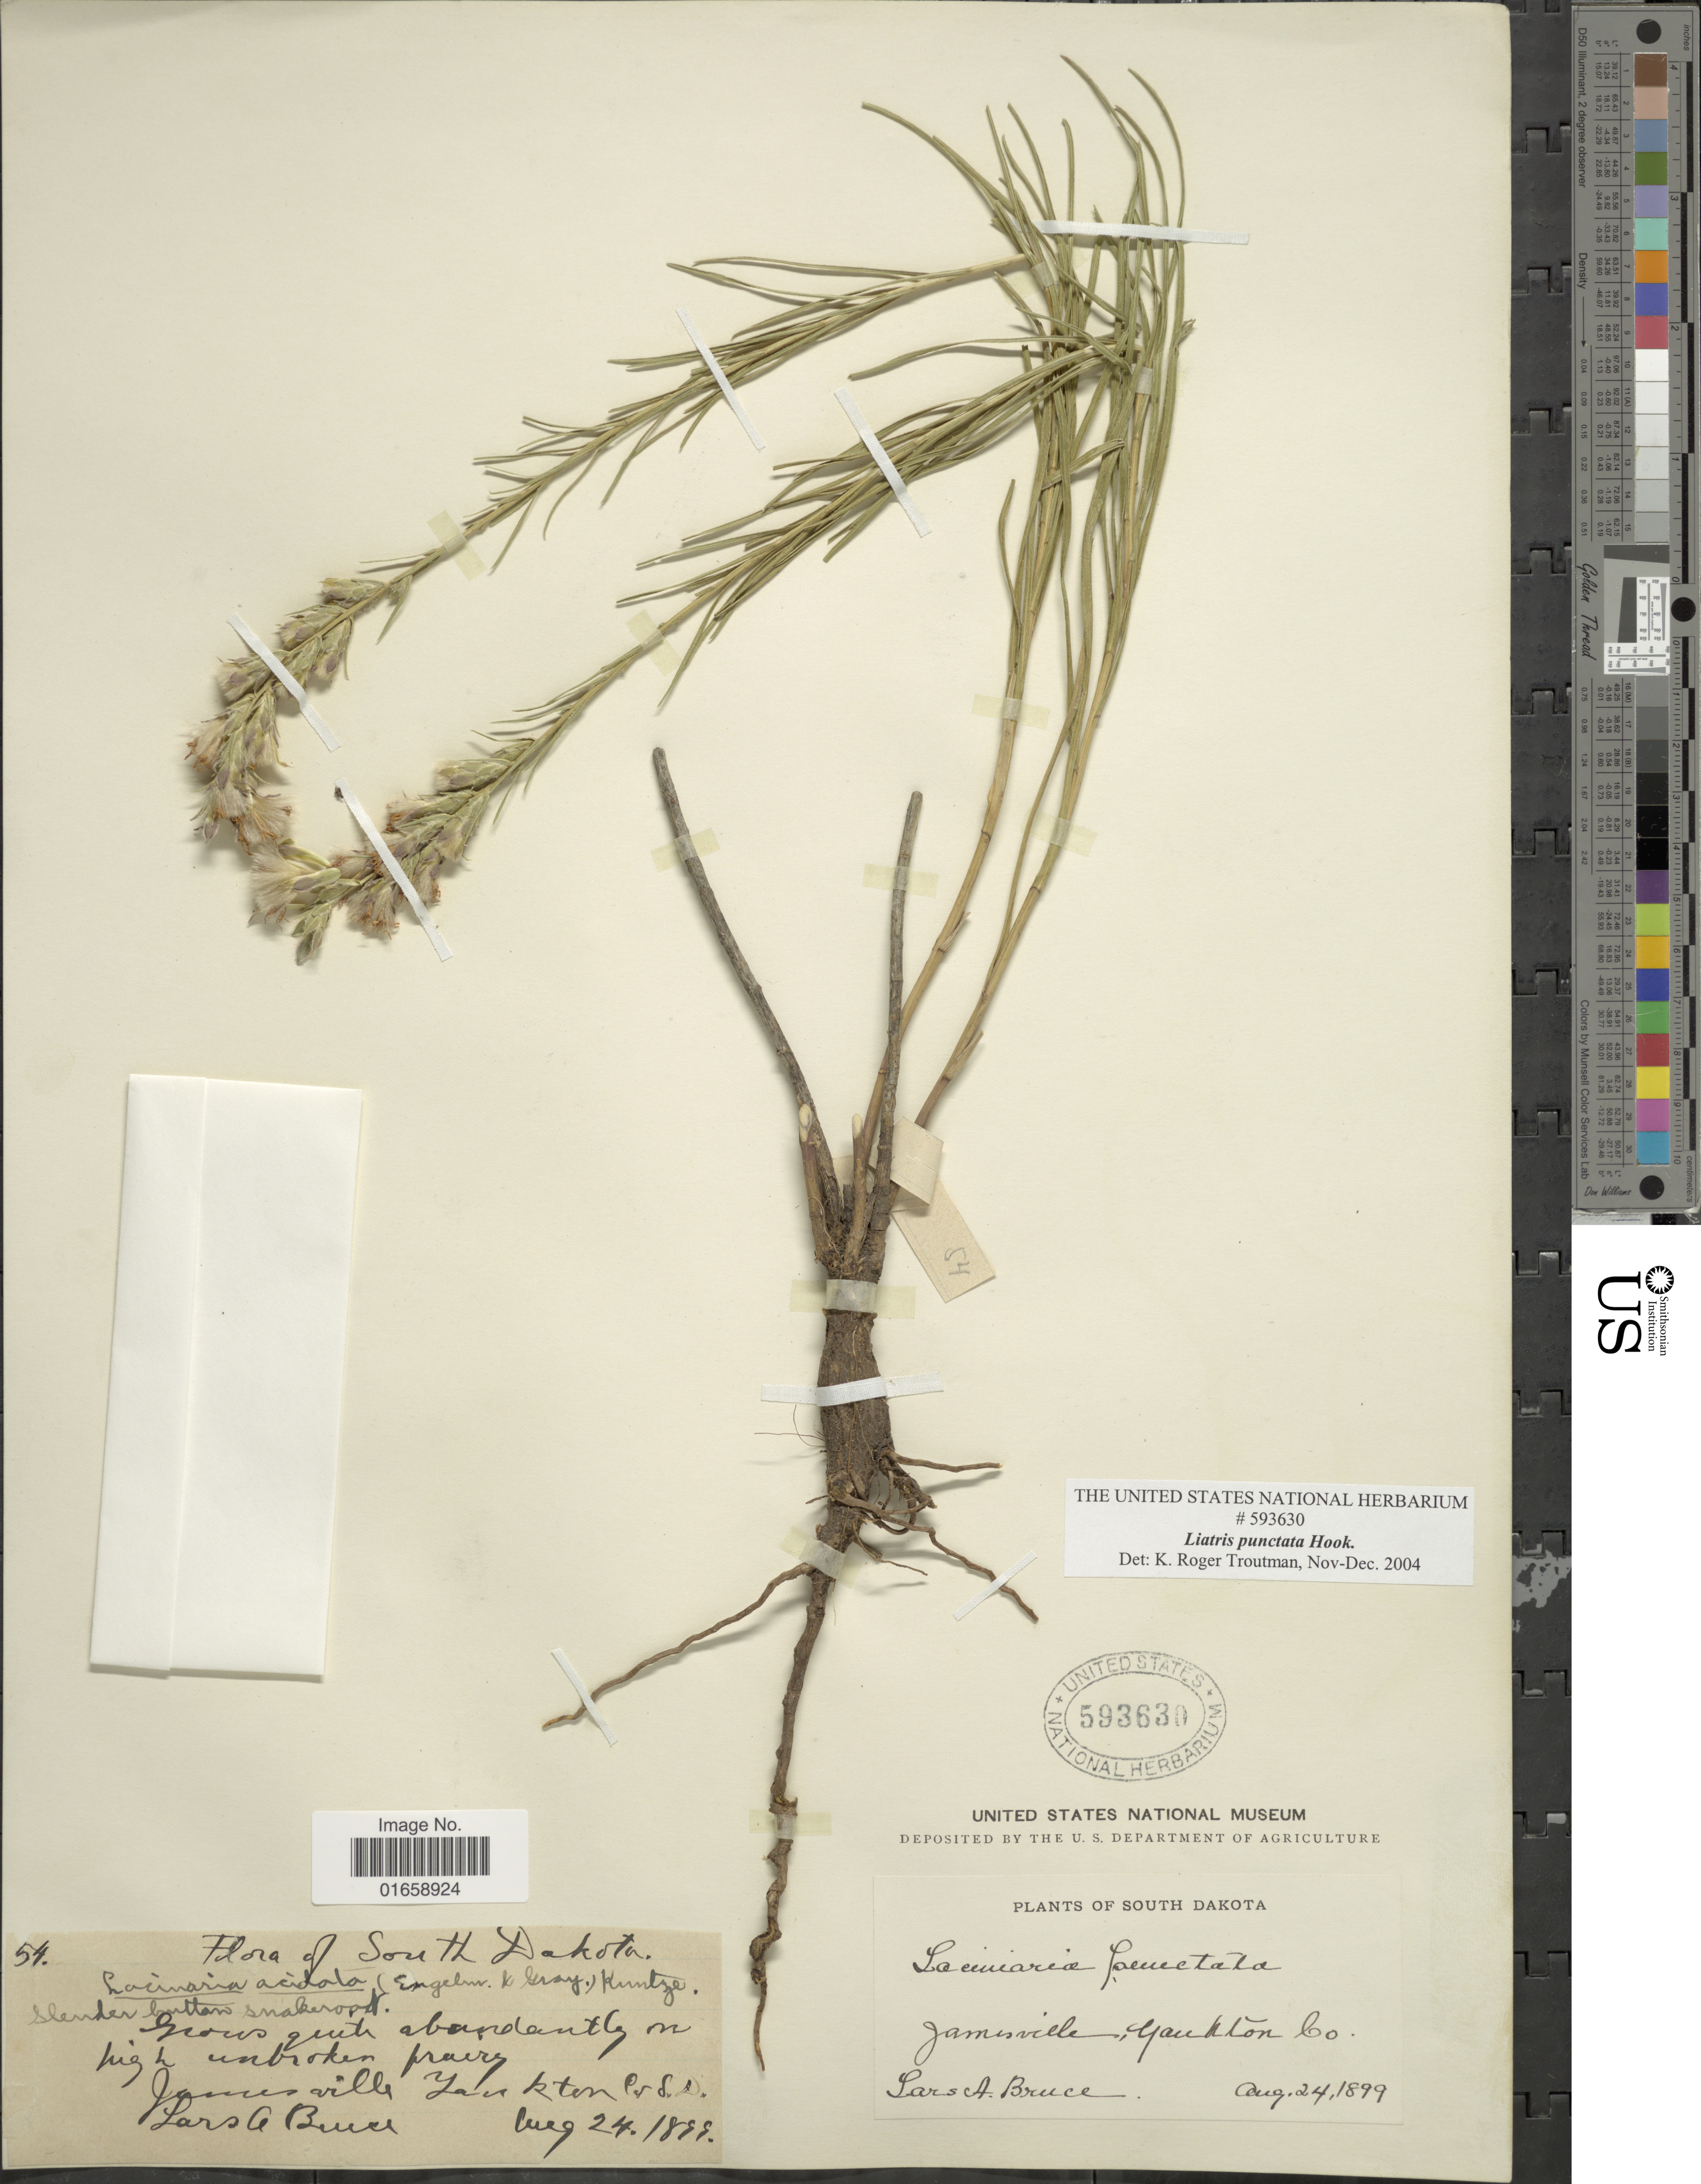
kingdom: Plantae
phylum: Tracheophyta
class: Magnoliopsida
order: Asterales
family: Asteraceae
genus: Liatris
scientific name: Liatris punctata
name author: Hook.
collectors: L. Bruce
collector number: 54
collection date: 1899-08-24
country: United States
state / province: South Dakota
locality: Jamesville, Yankton Co.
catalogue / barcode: US 593630